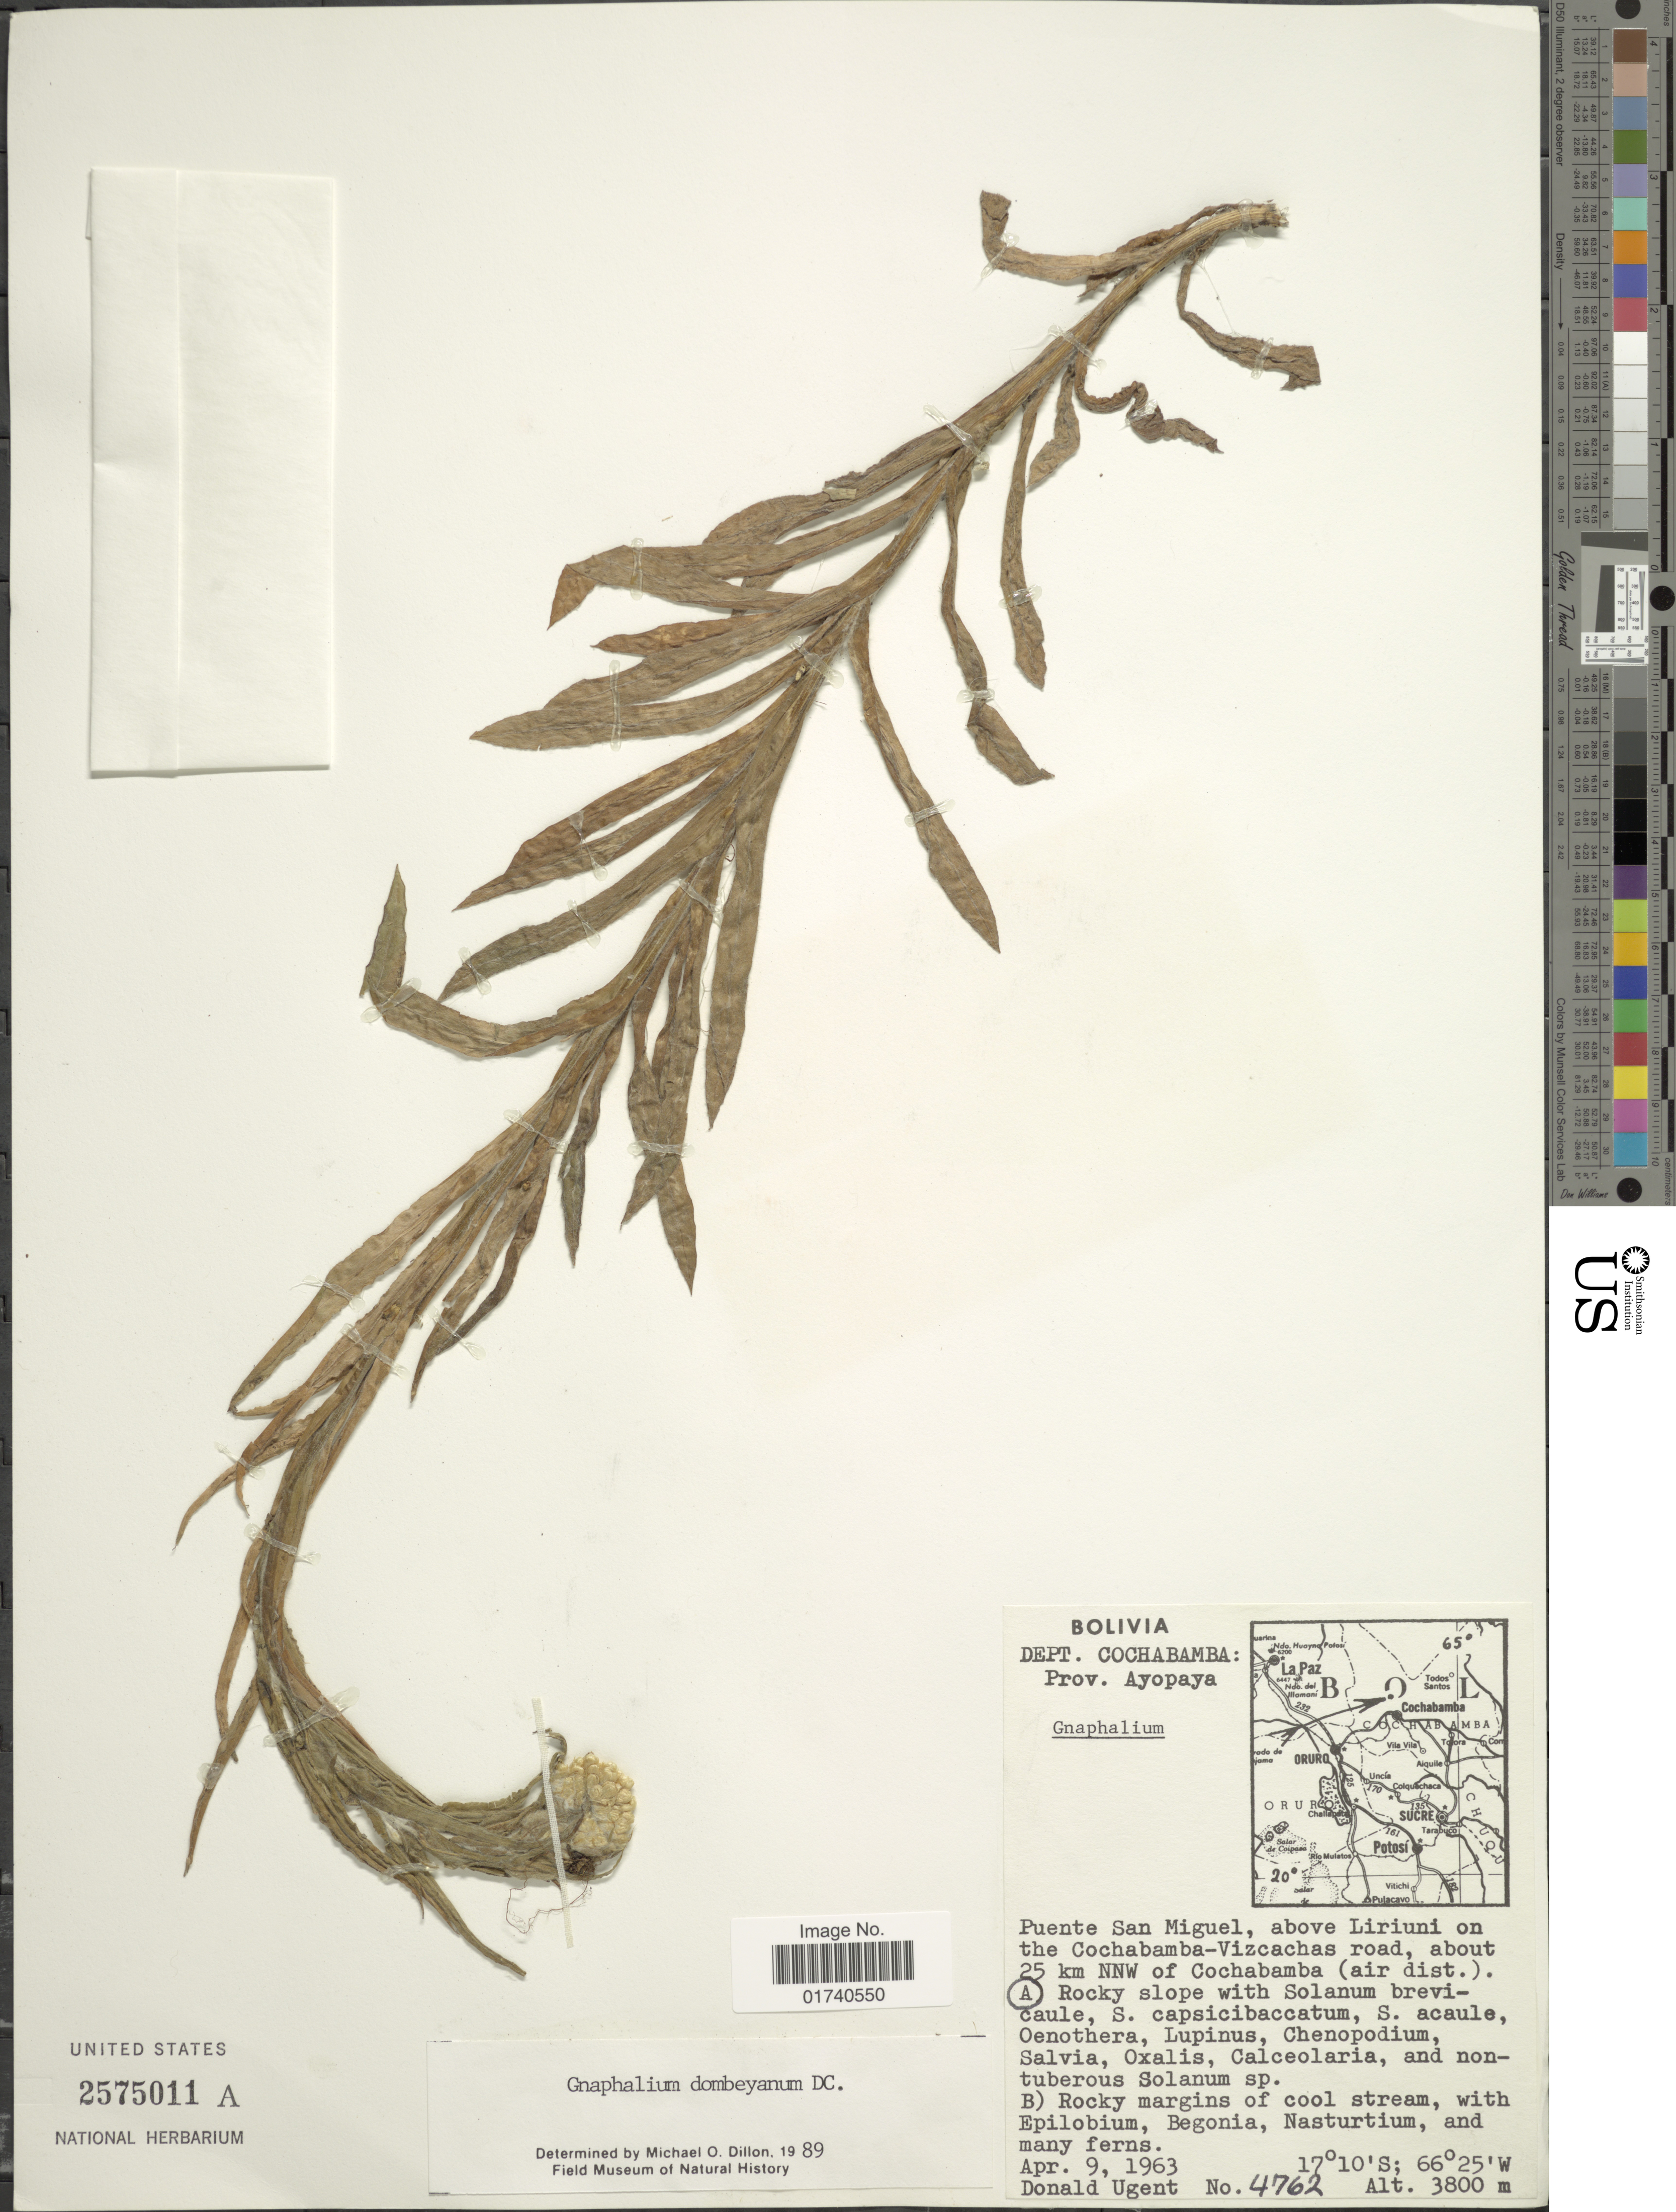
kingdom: Plantae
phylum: Tracheophyta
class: Magnoliopsida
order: Asterales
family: Asteraceae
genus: Pseudognaphalium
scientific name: Pseudognaphalium dombeyanum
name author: (DC.) Anderb.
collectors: D. Ugent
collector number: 4762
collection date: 1963-04-09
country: Bolivia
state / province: Cochabamba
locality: Dept. Cochabamba: Prov. Ayopaya. Puente San Miguel, above Liriuni on the Cochabamba-Vizcachas road, about 25 km NNW of Cochabamba (air dist.).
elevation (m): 3800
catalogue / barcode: US 2575011A